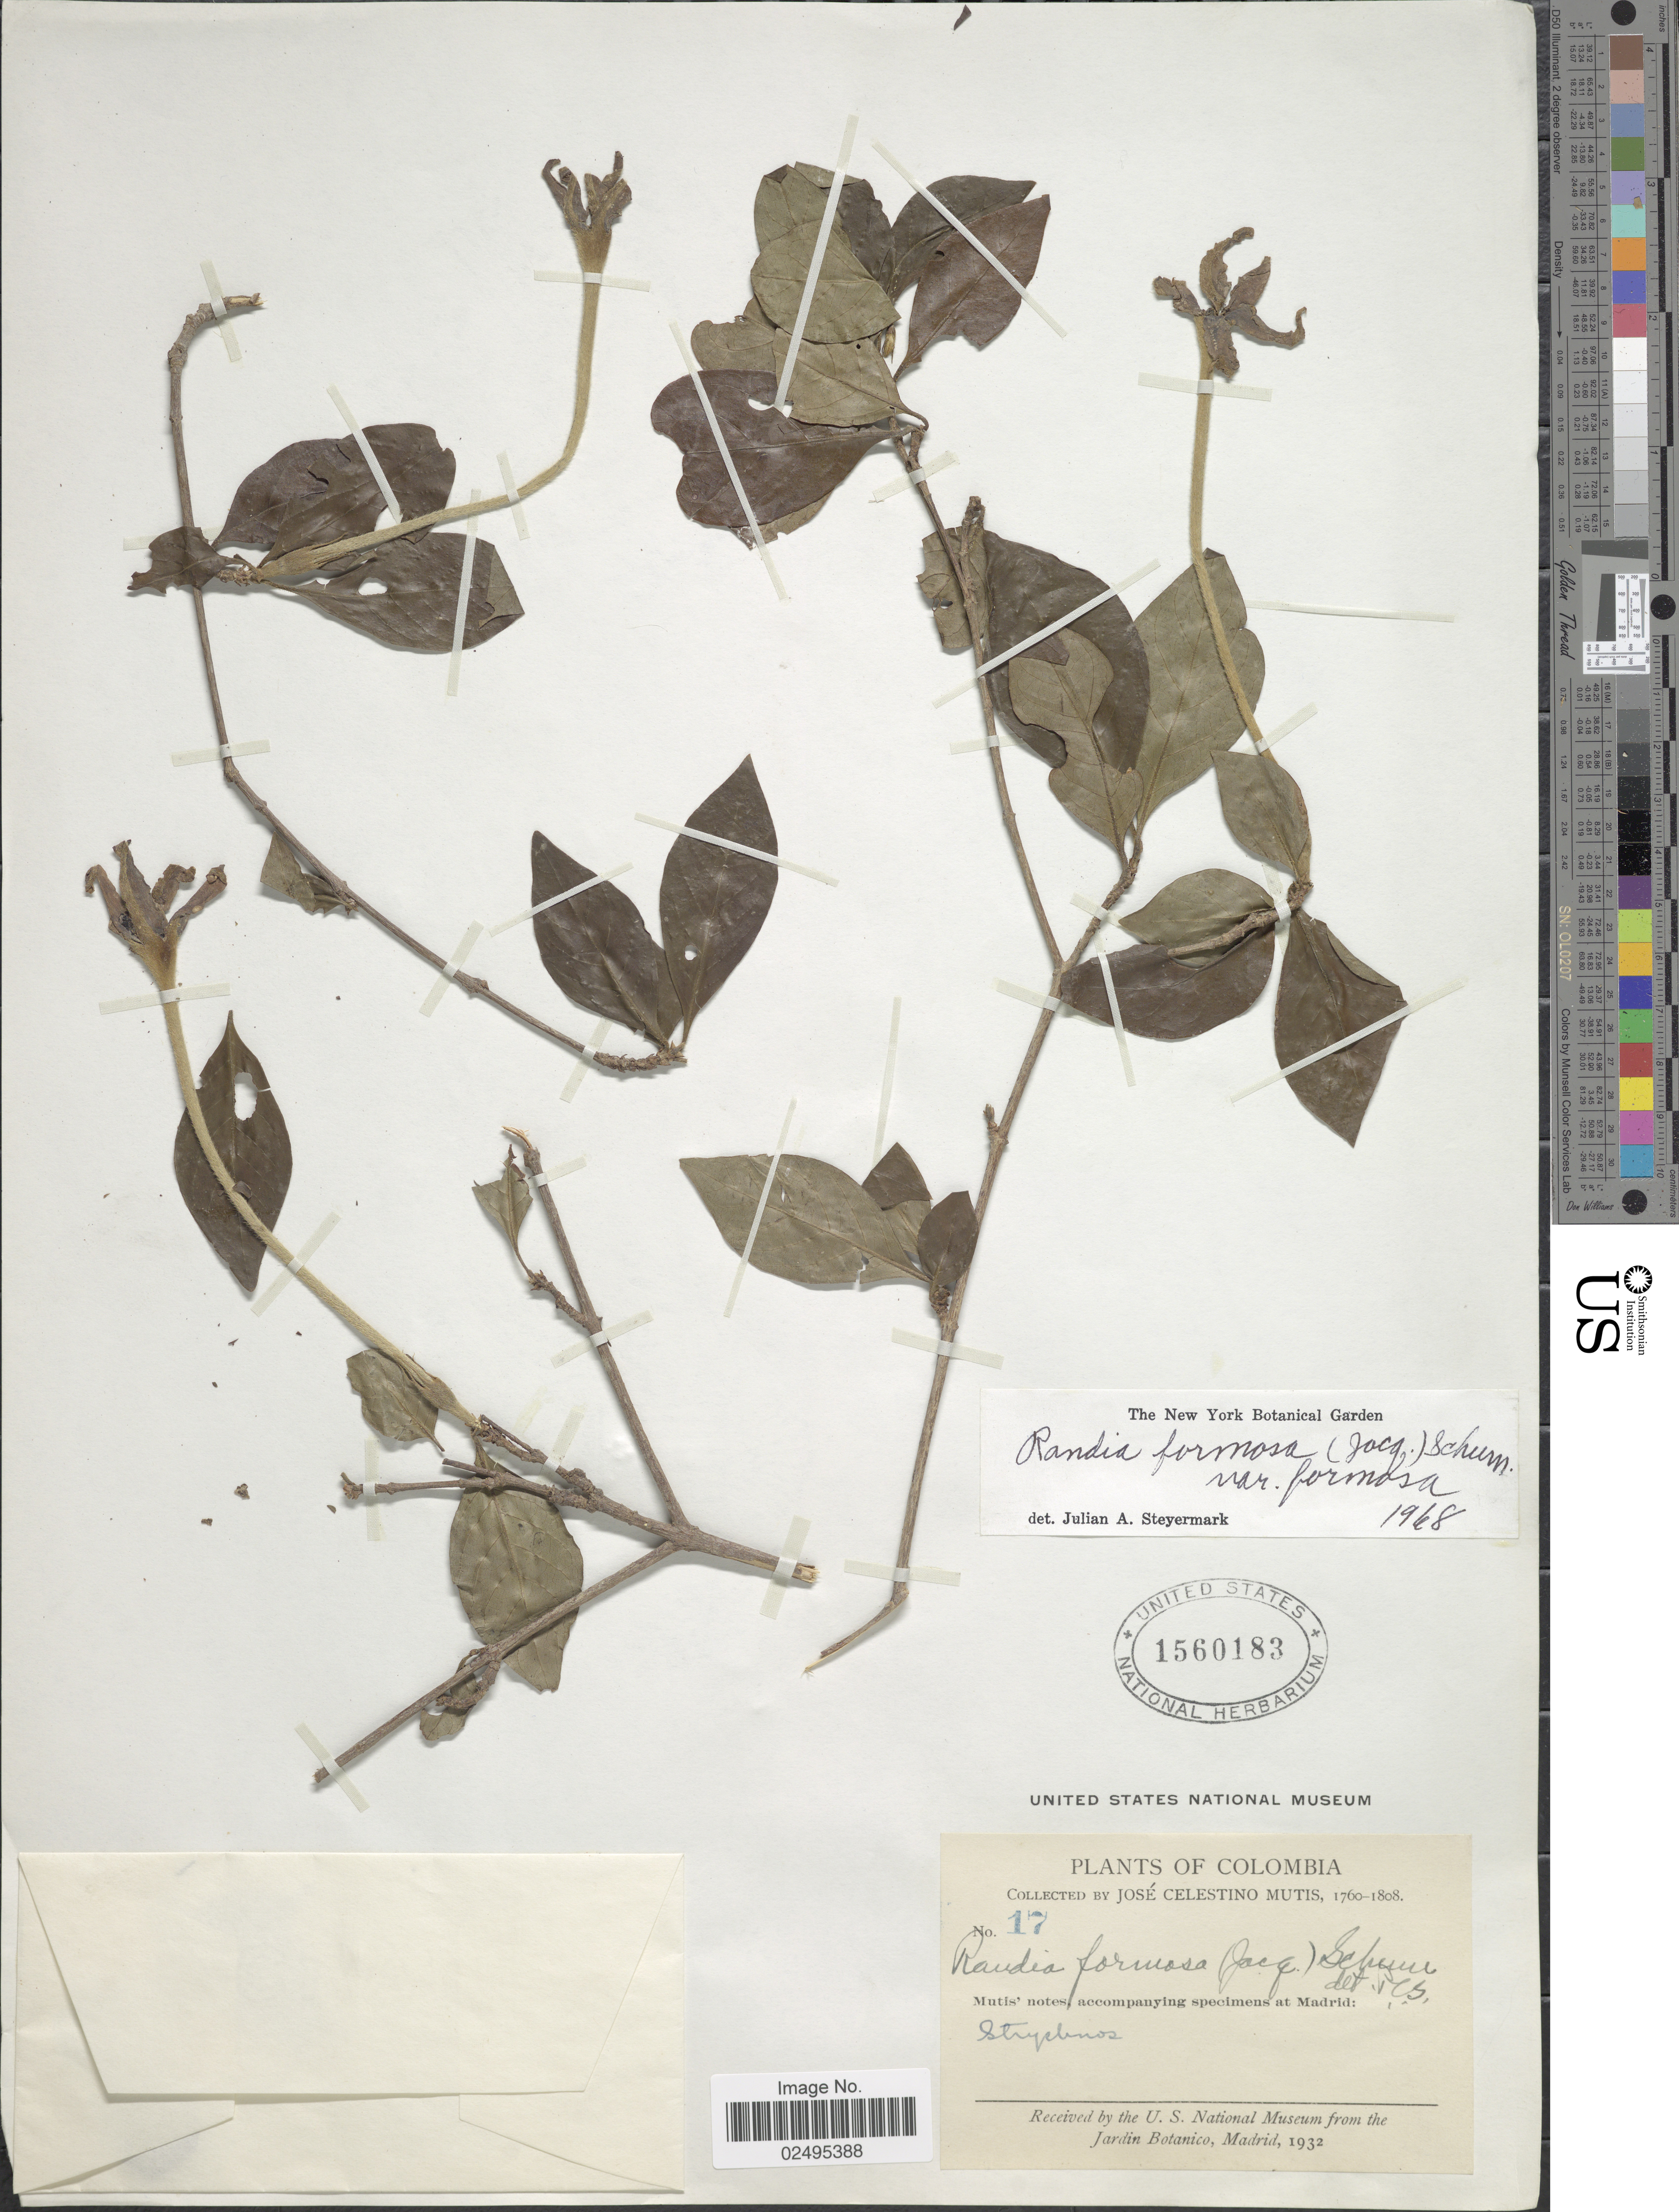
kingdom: Plantae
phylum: Tracheophyta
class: Magnoliopsida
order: Gentianales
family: Rubiaceae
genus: Rosenbergiodendron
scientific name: Rosenbergiodendron formosum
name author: (Jacq.) Fagerl.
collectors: J. C. B. Mutis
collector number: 17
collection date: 1760/1808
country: Colombia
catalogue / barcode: US 1560183